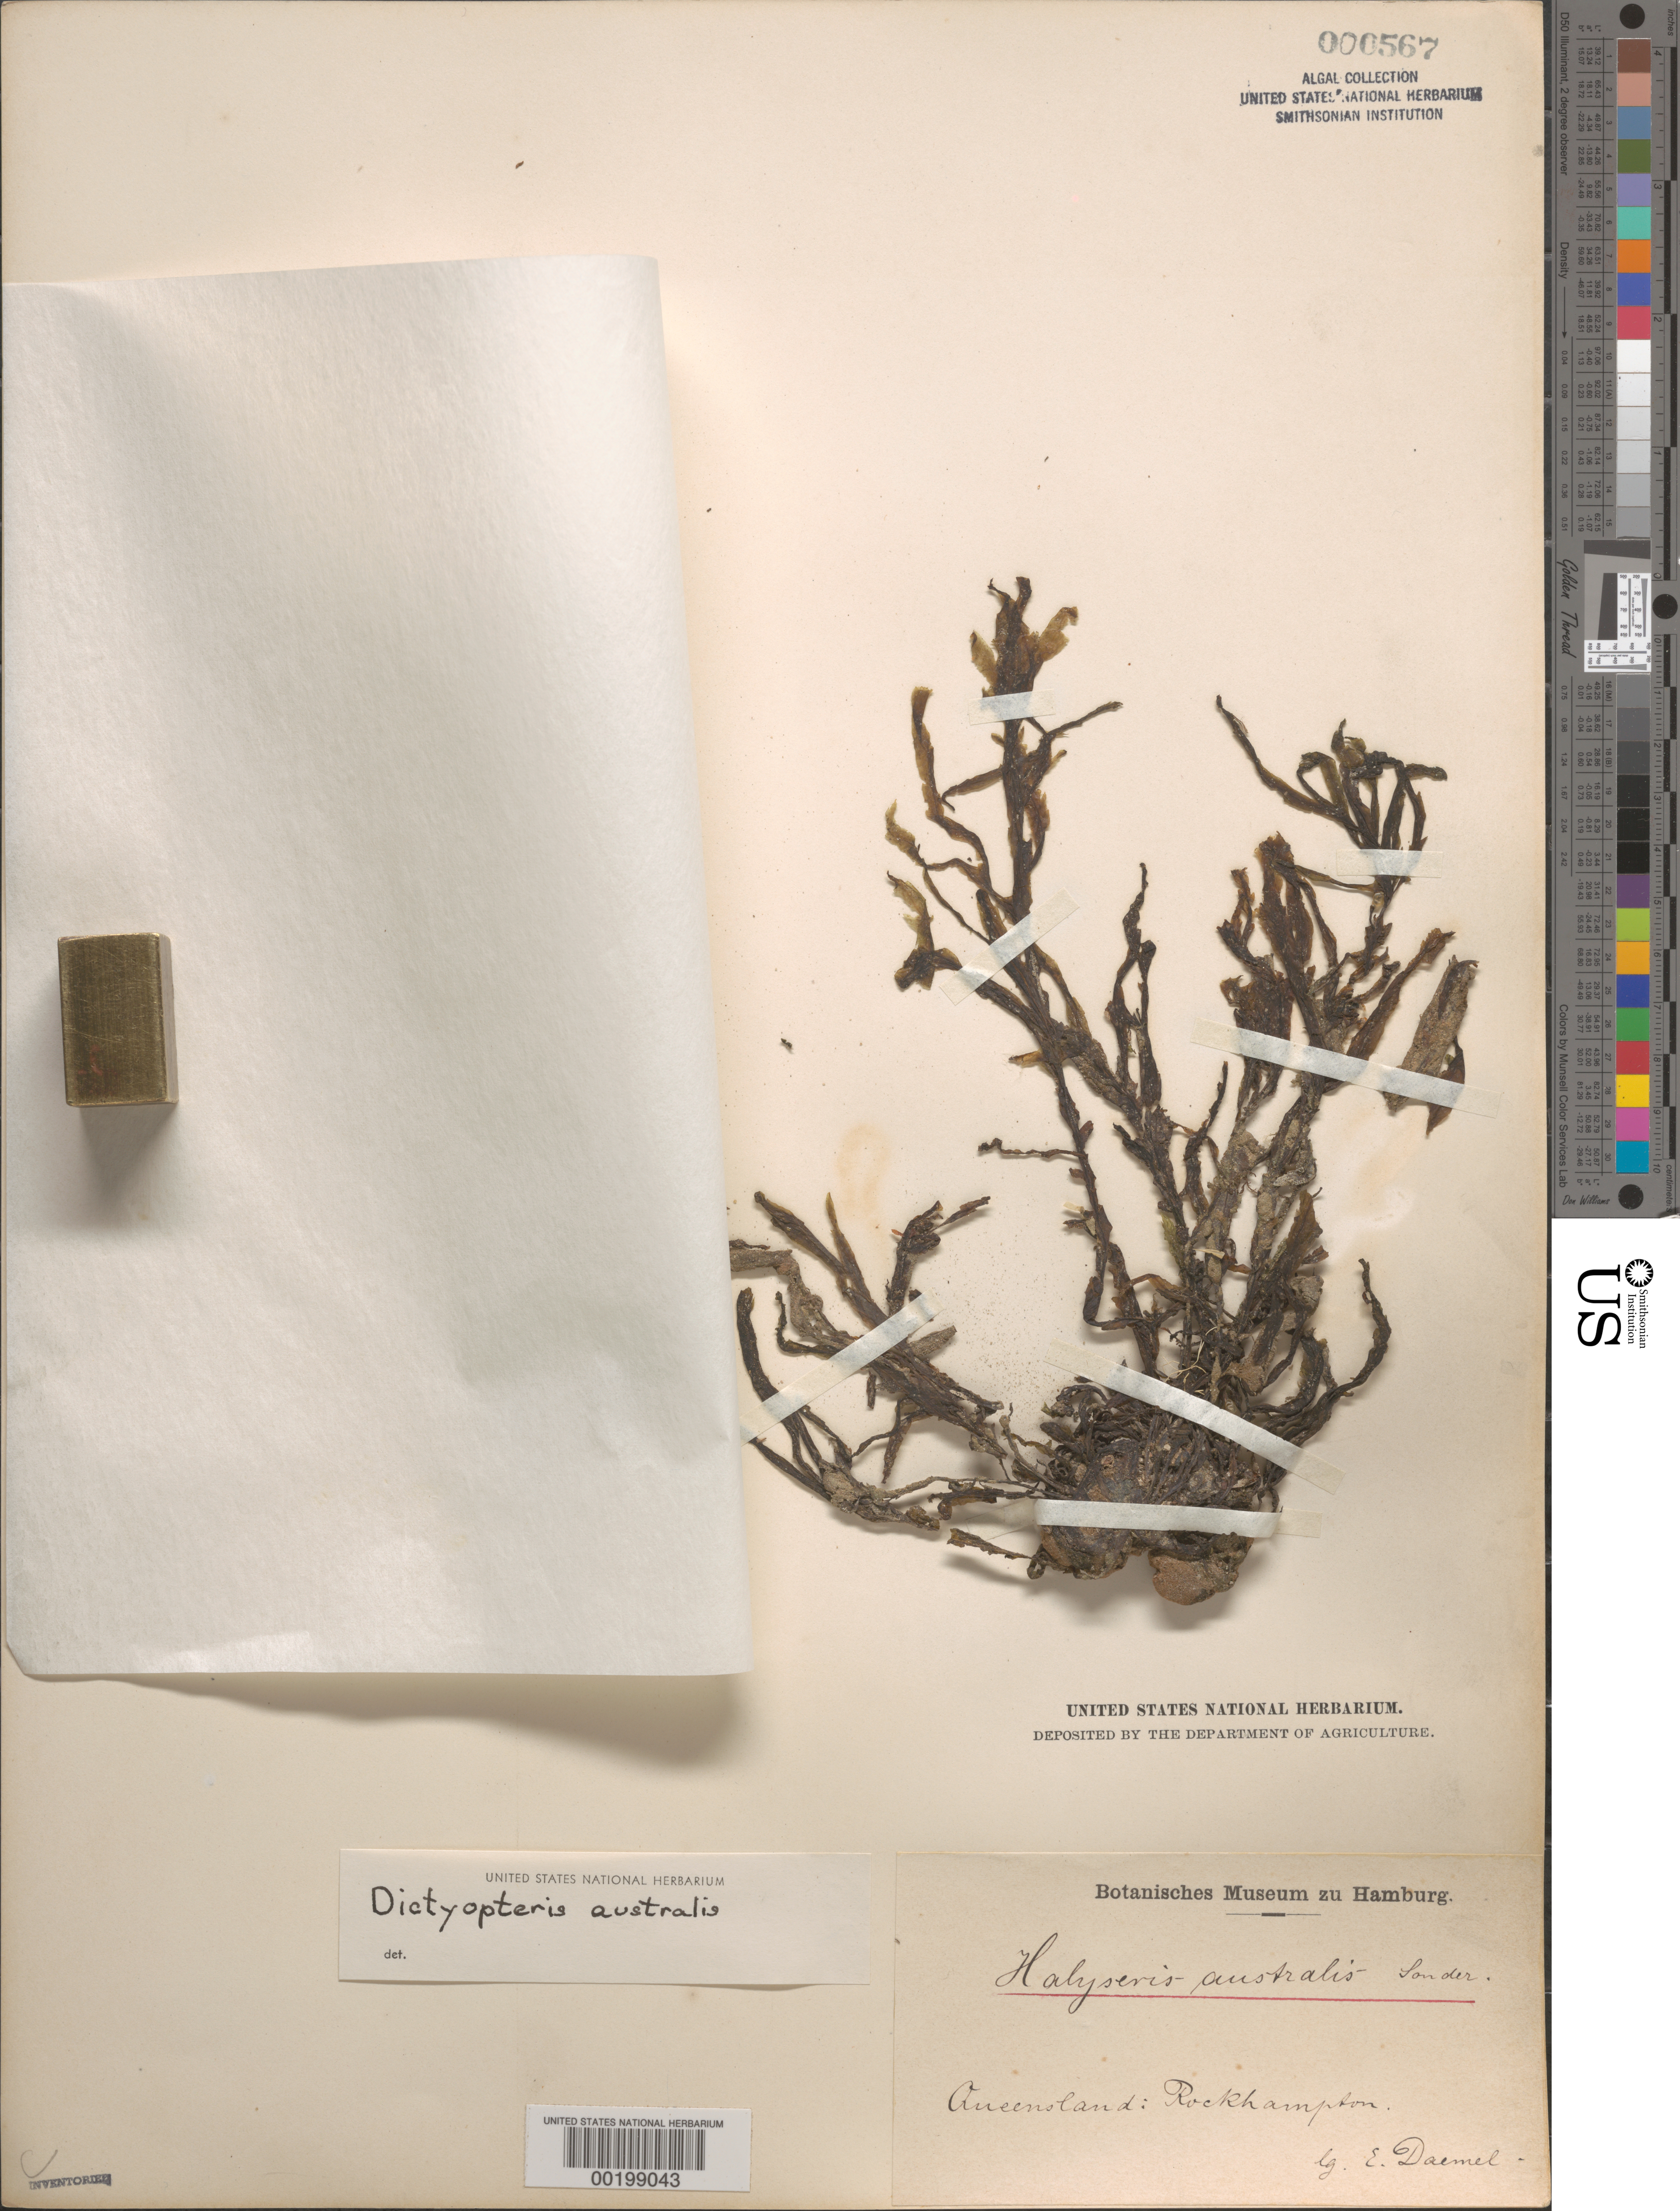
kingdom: Chromista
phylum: Ochrophyta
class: Phaeophyceae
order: Dictyotales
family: Dictyotaceae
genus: Dictyopteris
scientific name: Dictyopteris australis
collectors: E. Daemel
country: Australia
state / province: Queensland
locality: Rockhampton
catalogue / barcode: US 567